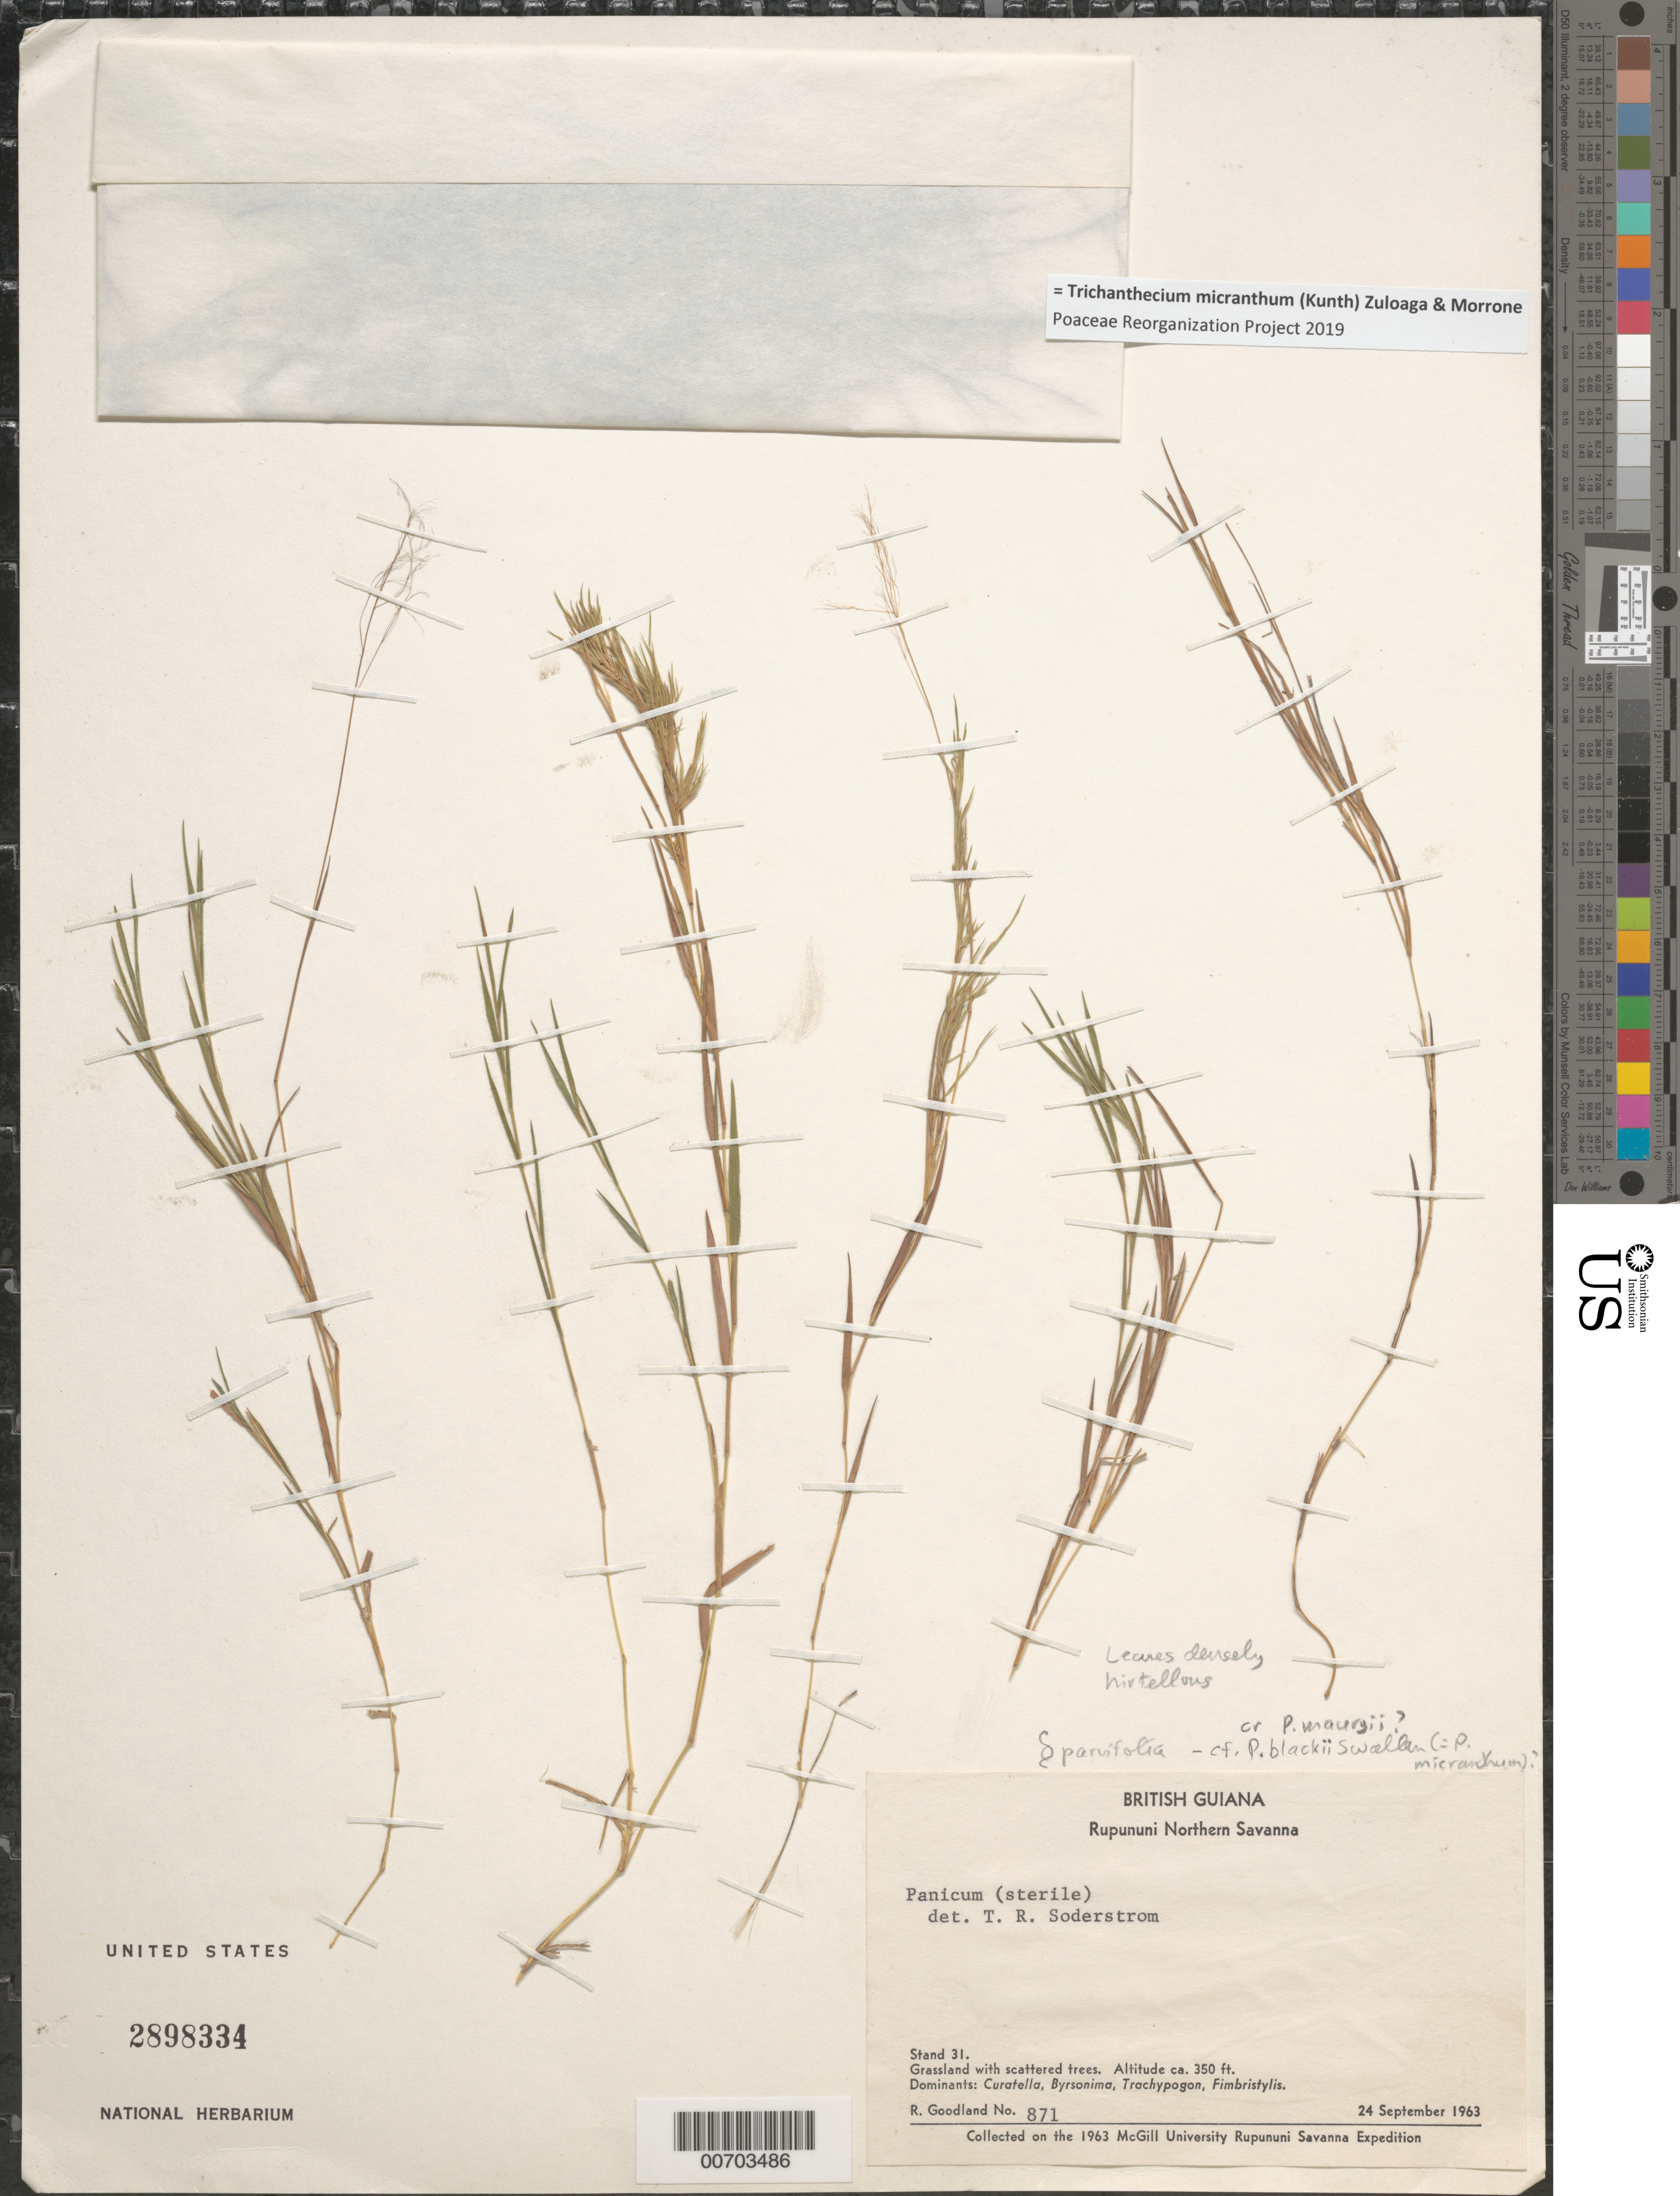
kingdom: Plantae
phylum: Tracheophyta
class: Liliopsida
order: Poales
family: Poaceae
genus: Trichanthecium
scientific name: Trichanthecium micranthum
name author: (Kunth) Zuloaga & Morrone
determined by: Poaceae Reorganization Project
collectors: R. Goodland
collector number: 871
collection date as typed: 24-Sep-63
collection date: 1963-09-24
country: Guyana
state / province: U. Takutu-U. Essequibo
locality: Rupununi Northern Savanna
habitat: Grassland with scattered trees. Dominants: Curatella, Byrsonima, Trachypogon, Fimbristylis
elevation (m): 107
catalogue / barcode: US 2898334